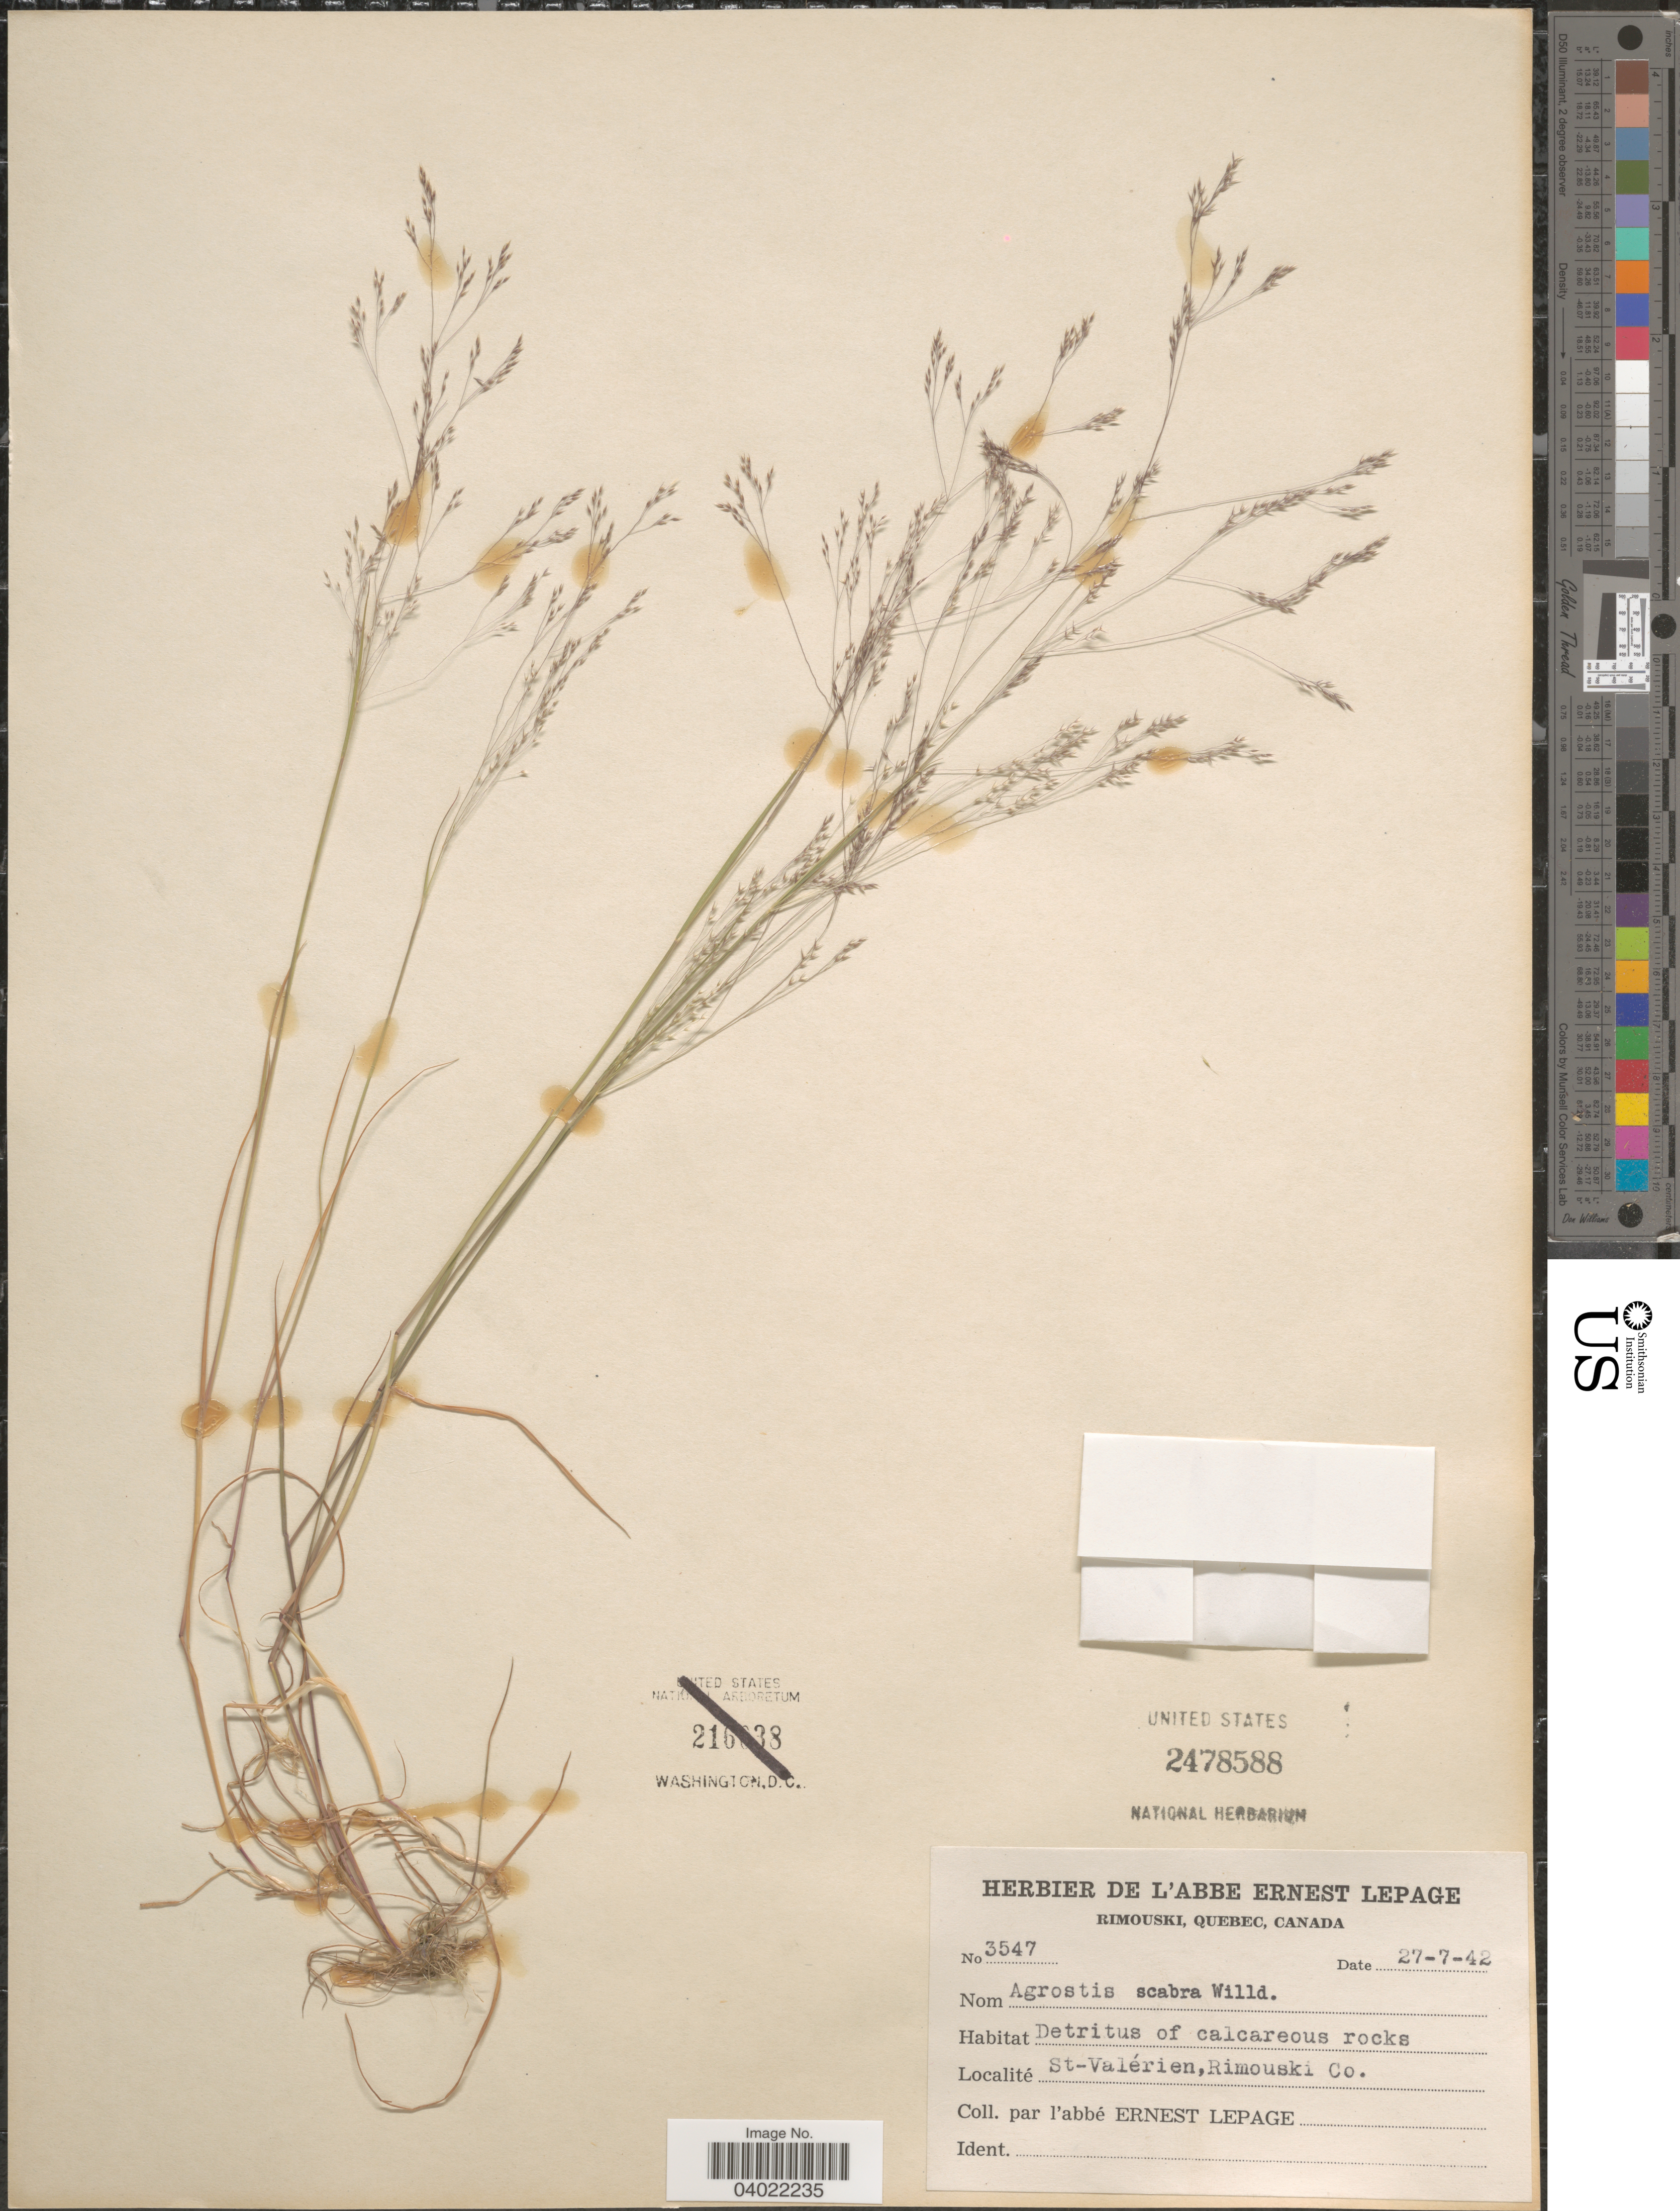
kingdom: Plantae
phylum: Tracheophyta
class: Liliopsida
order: Poales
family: Poaceae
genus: Agrostis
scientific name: Agrostis scabra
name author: Willd.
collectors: E. Lepage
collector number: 3547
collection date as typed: Transcribed d/m/y: 27/7/42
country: Canada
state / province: Quebec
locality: St. Valérien, Rimouski Co.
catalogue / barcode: US 2478588